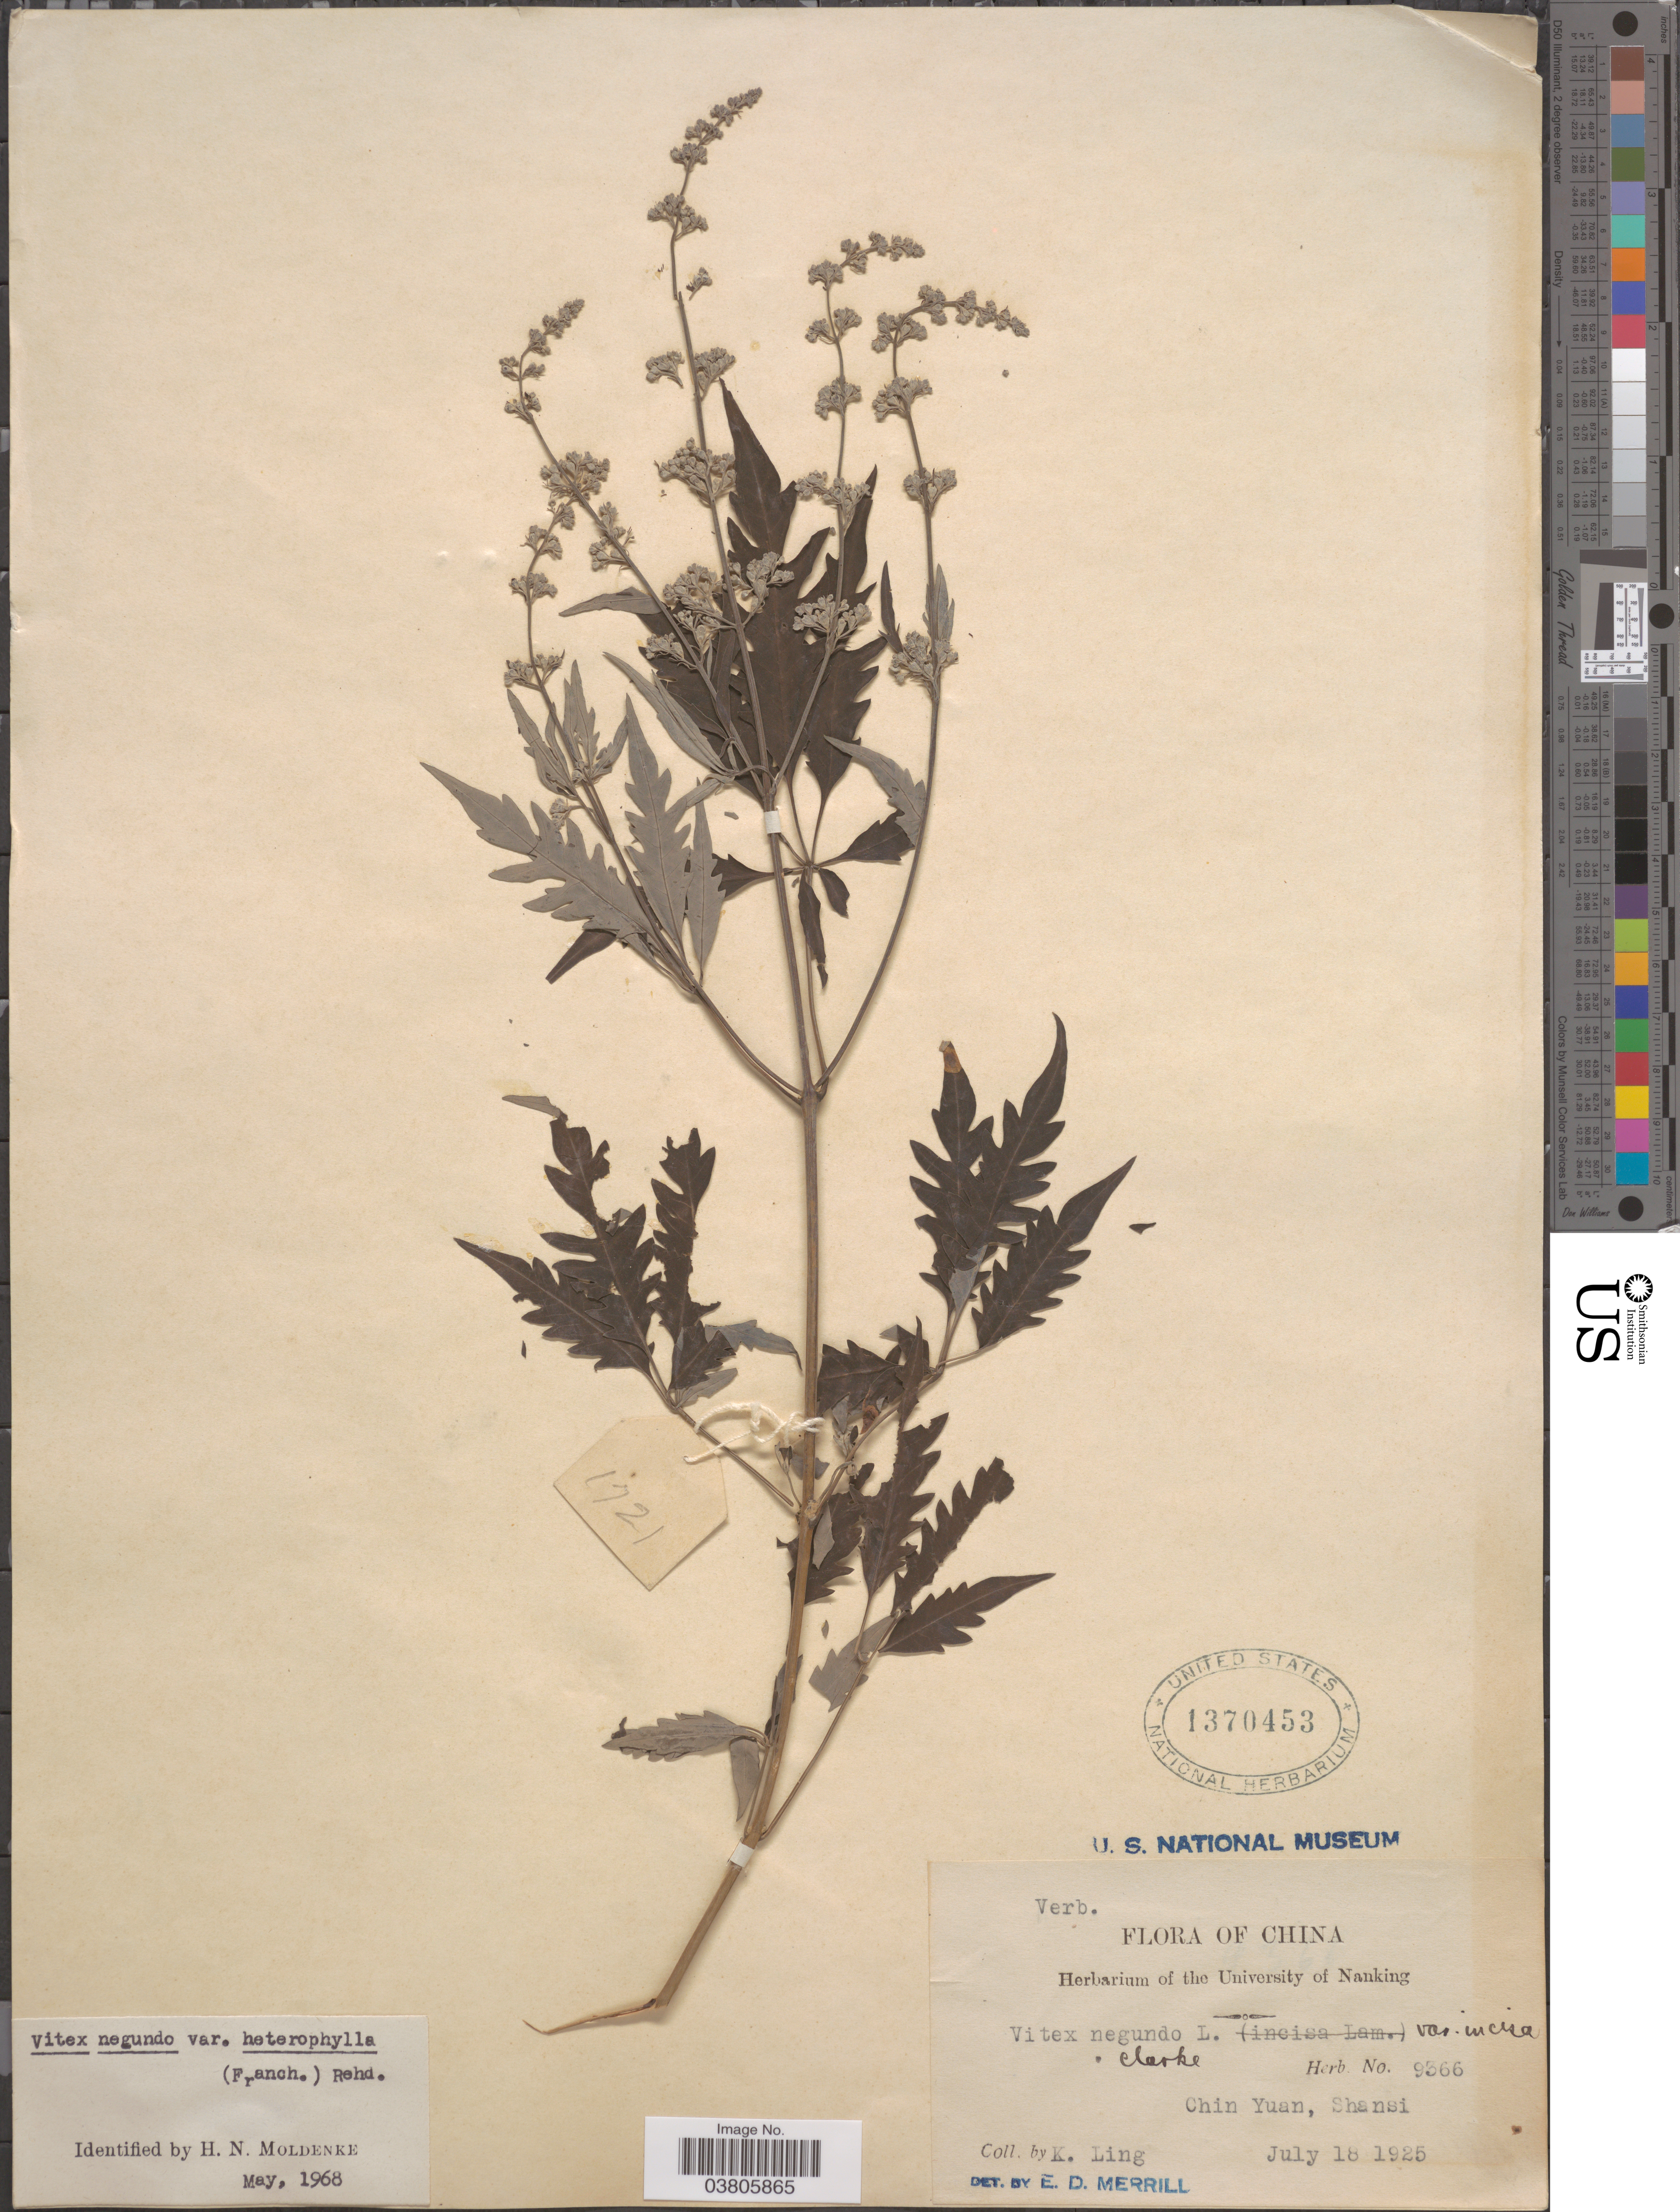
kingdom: Plantae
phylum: Tracheophyta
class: Magnoliopsida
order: Lamiales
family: Lamiaceae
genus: Vitex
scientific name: Vitex negundo var. heterophylla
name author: (Franch.) Rehder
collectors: K. Ling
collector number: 9366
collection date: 1925-07-18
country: China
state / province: Shanxi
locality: Chin Yuan, Shansi.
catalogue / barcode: US 1370453